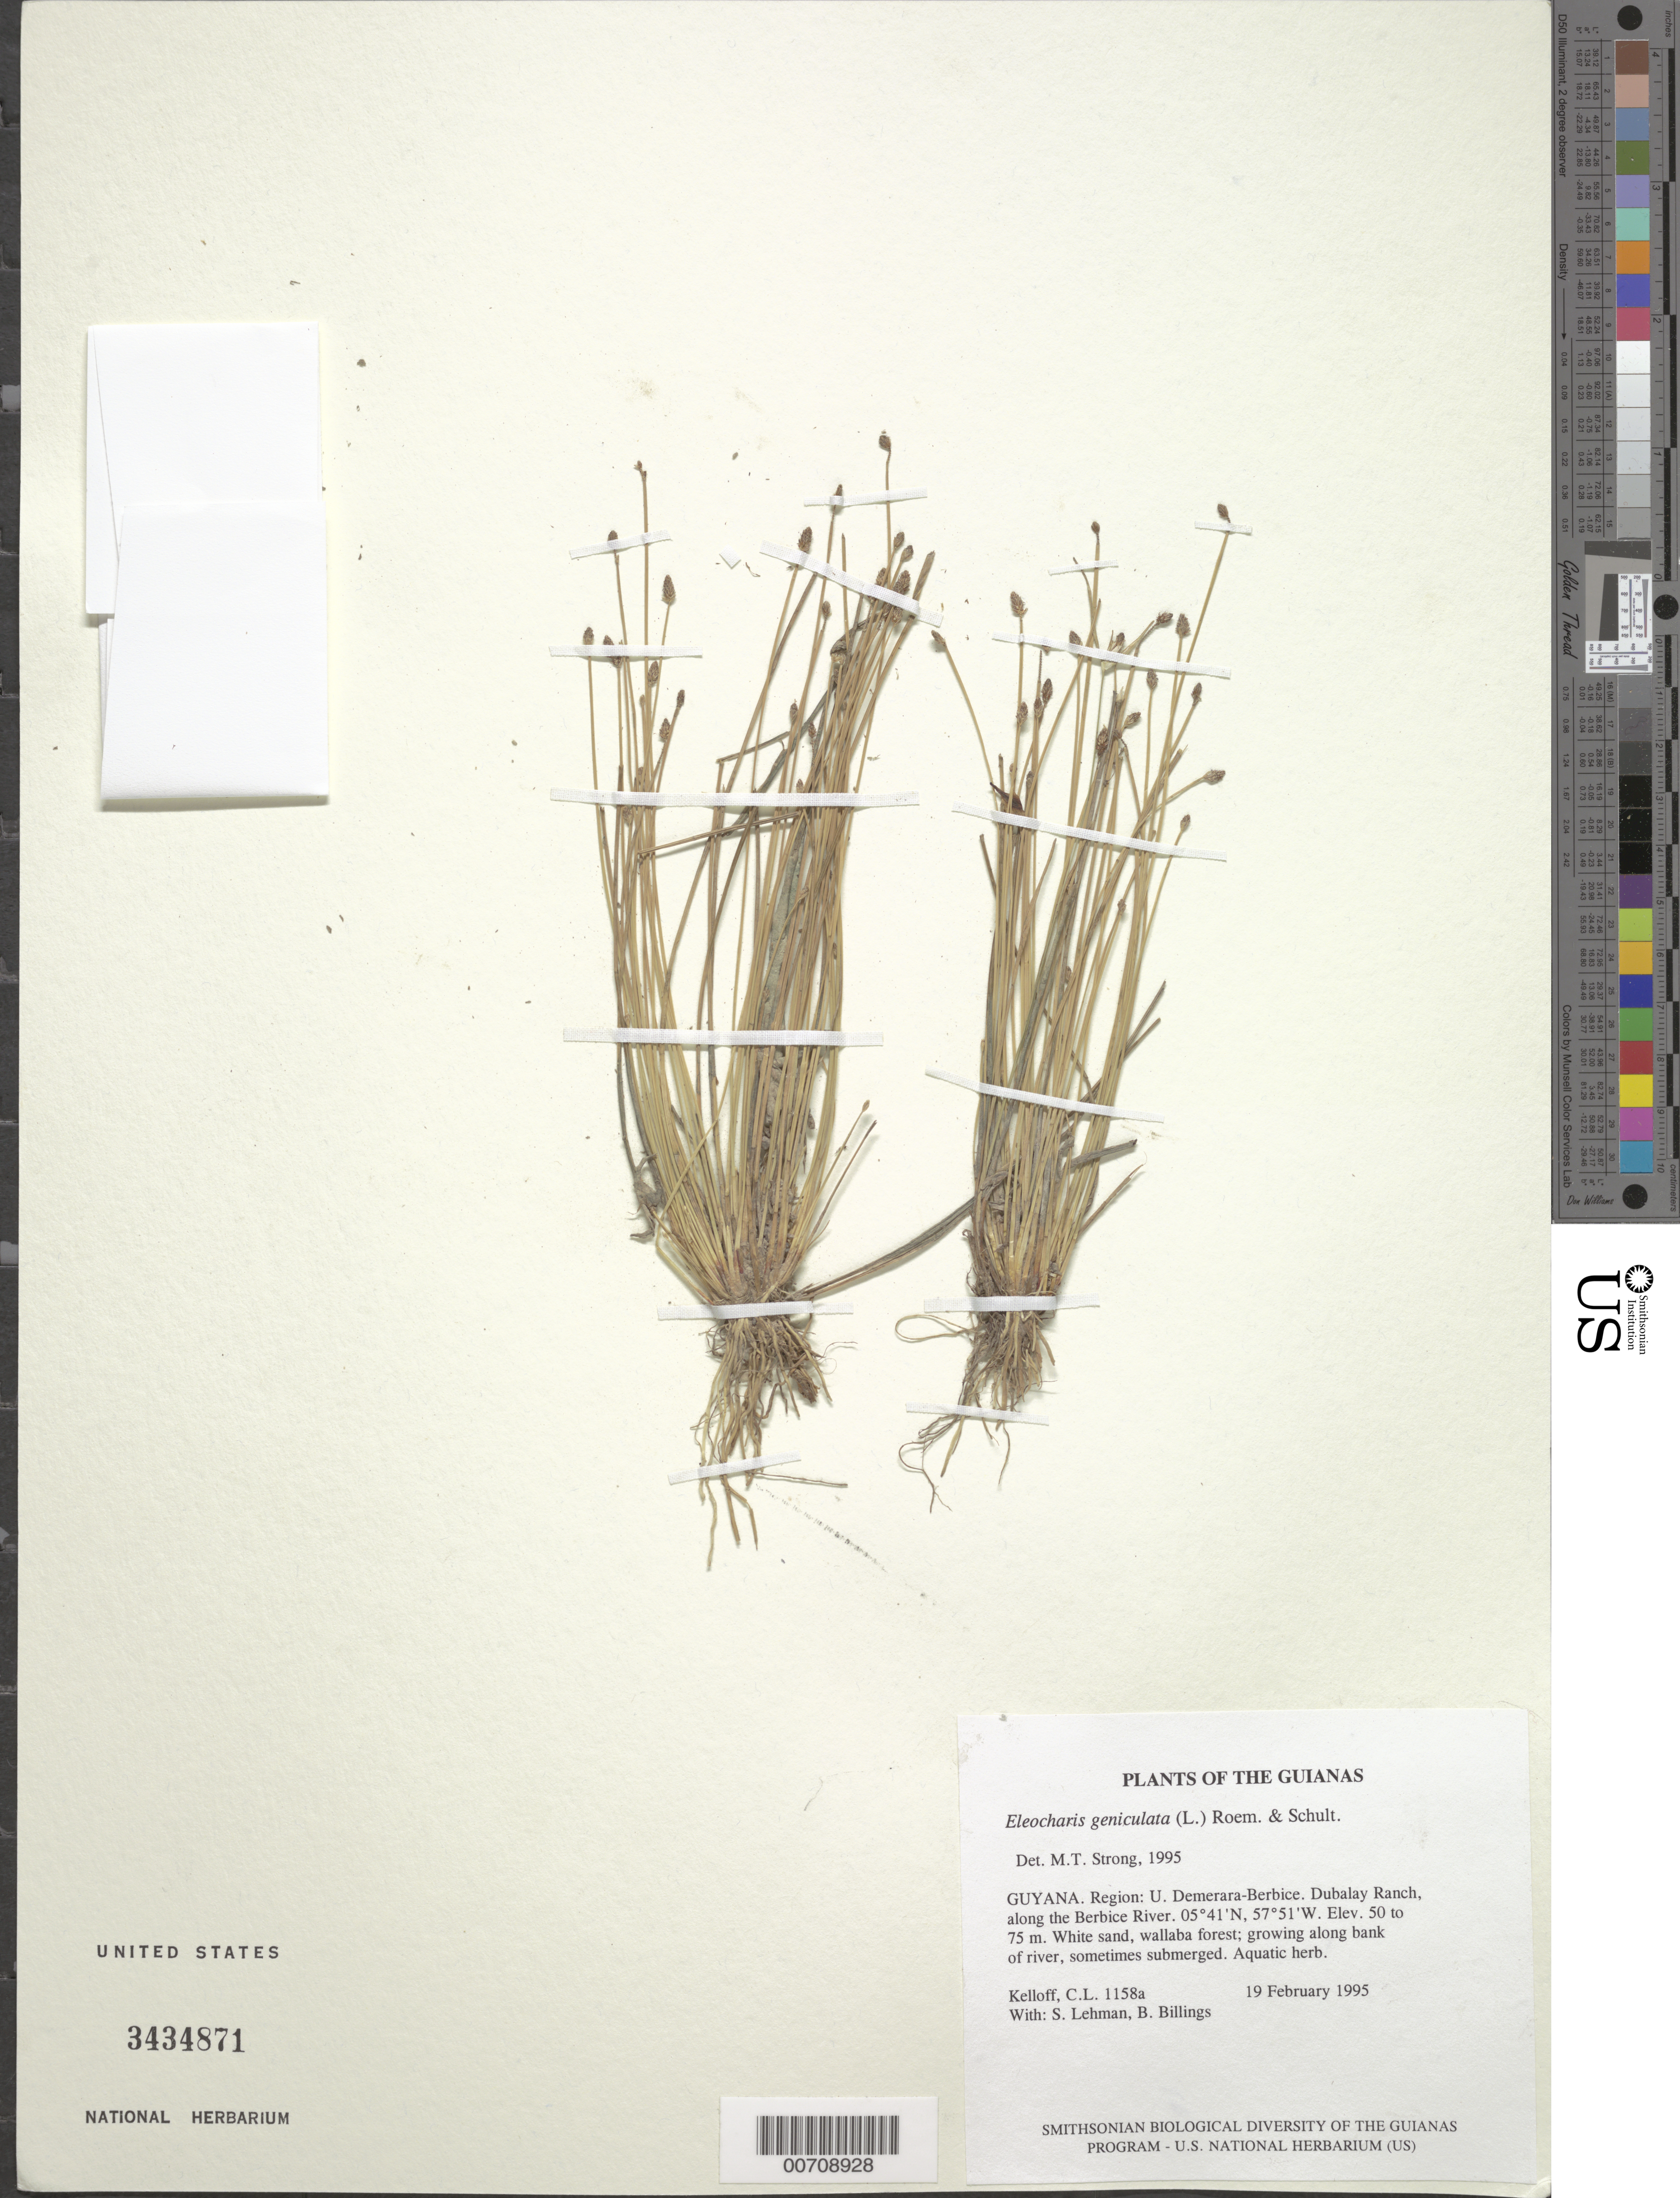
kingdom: Plantae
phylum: Tracheophyta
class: Liliopsida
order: Poales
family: Cyperaceae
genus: Eleocharis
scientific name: Eleocharis geniculata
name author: (L.) Roem. & Schult.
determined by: Strong, M. T., (US), Smithsonian Institution - National Museum of Natural History (UNITED STATES)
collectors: C. L. Kelloff, S. Lehman & B. Billings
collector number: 1158 a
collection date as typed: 19 February 1995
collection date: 1995-02-19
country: Guyana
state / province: U. Demerara-Berbice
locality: Dubalay Ranch, along the Berbice River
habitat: White sand, wallaba forest; growing along bank of river, sometimes submerged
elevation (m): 50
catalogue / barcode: US 3434871